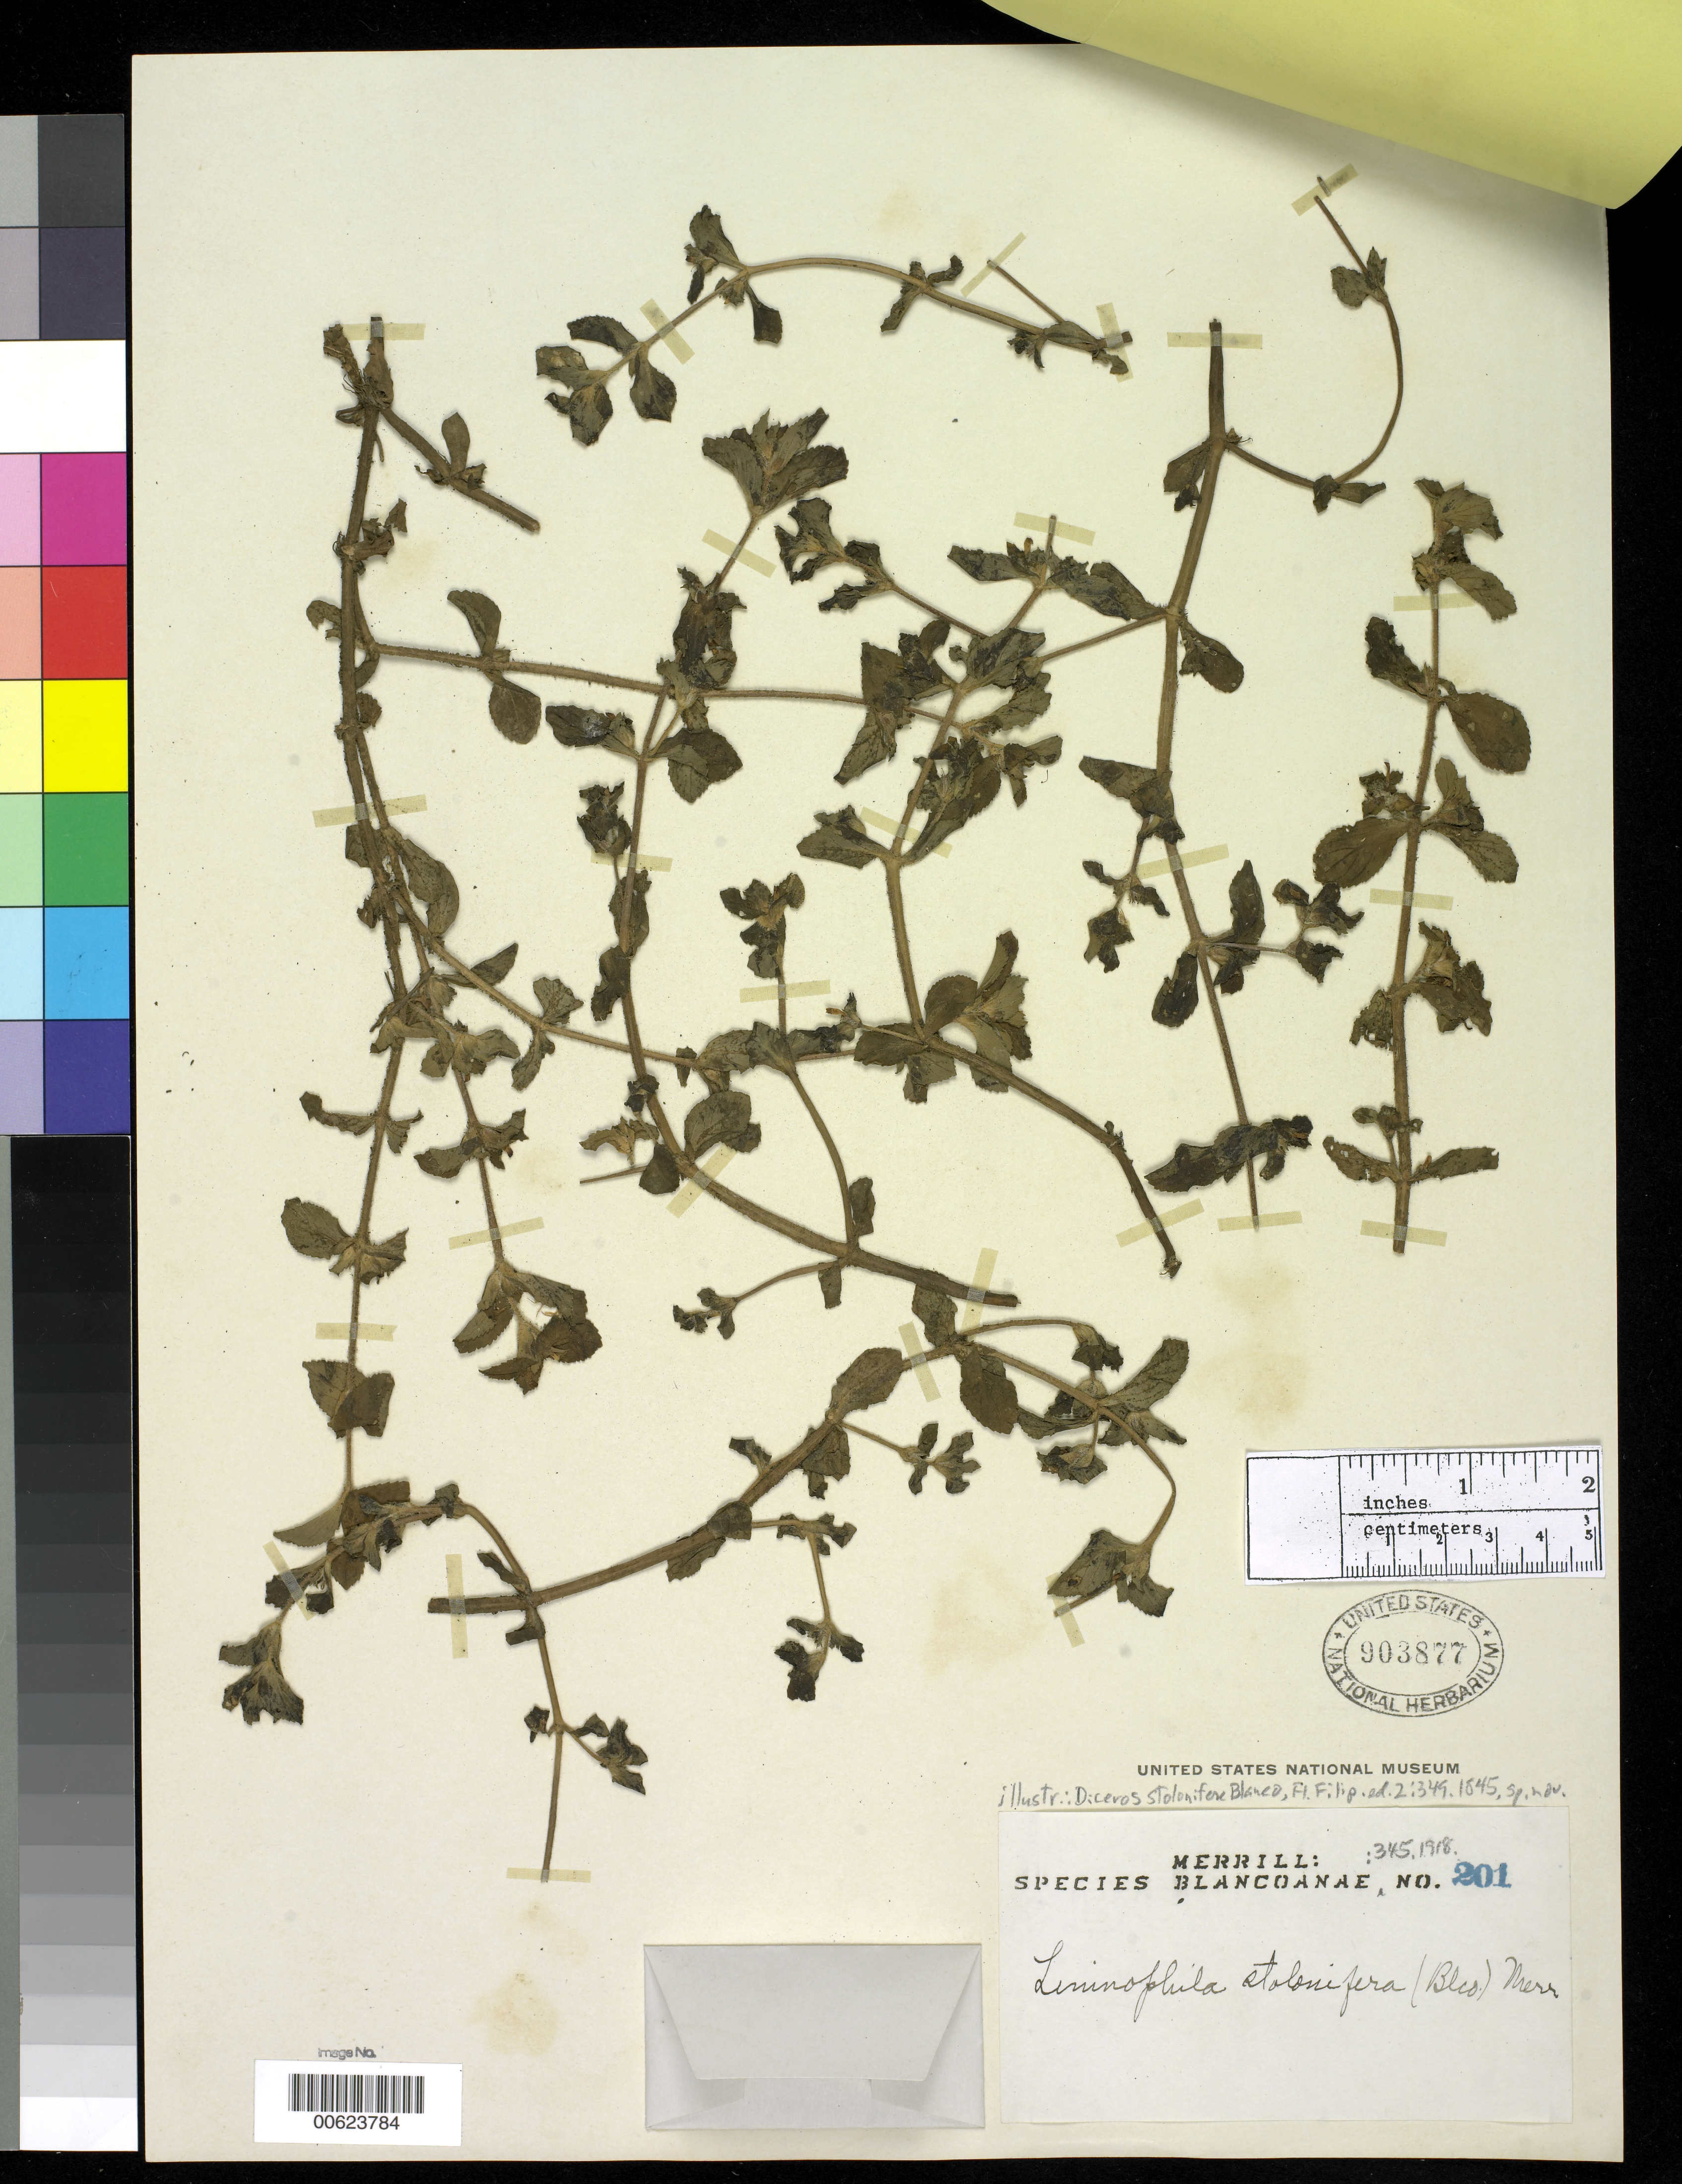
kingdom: Plantae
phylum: Tracheophyta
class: Magnoliopsida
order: Lamiales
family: Plantaginaceae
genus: Diceros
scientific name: Diceros stoloniferus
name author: Blanco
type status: Isoneotype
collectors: E. D. Merrill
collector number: Sp. Blancoan. 0201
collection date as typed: Nov 1914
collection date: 1914-11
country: Philippines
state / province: Calabarzon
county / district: Laguna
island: Luzon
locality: Antipolo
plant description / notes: Merrill's text label attached. no field label.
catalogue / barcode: US 903877